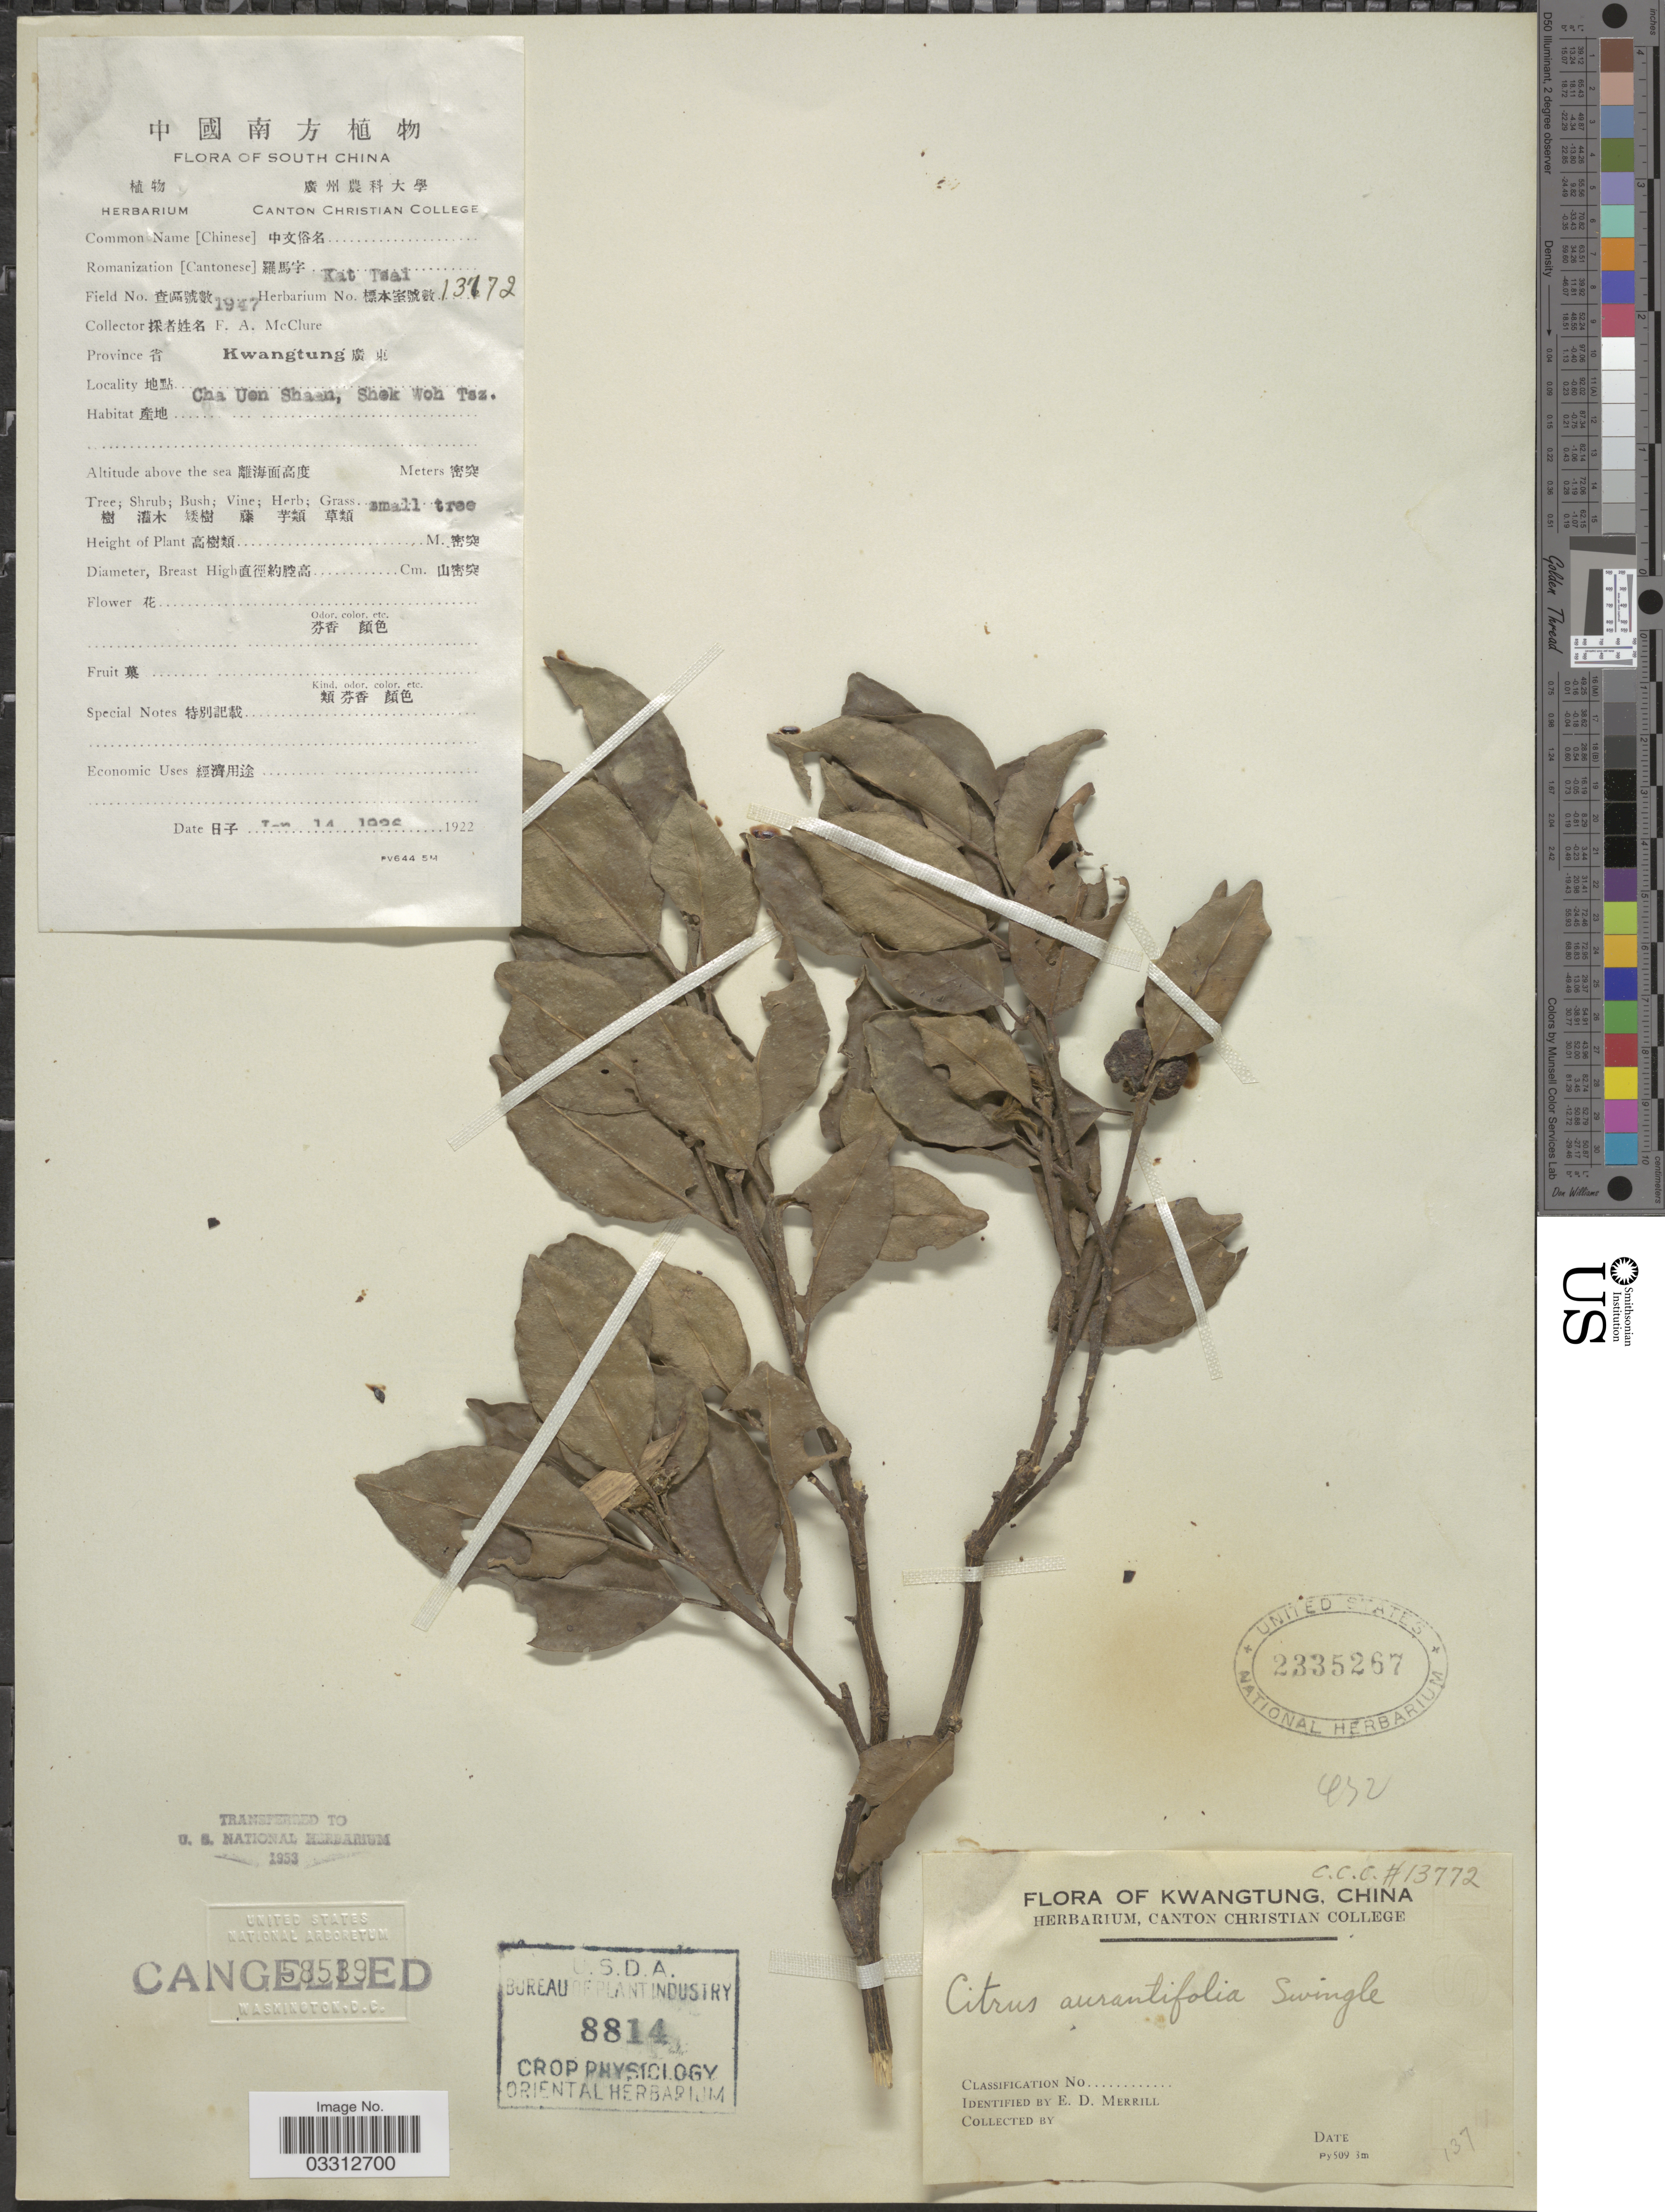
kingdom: Plantae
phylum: Tracheophyta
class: Magnoliopsida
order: Sapindales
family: Rutaceae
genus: Citrus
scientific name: Citrus x aurantifolia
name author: (Christm.) Swingle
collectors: F. A. McClure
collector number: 1947/13772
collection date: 1922-01-14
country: China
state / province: Guangdong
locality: South China, Province Kwangtung X, Cha Uen Shaan, Shek Woh Tsz.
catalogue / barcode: US 2335267